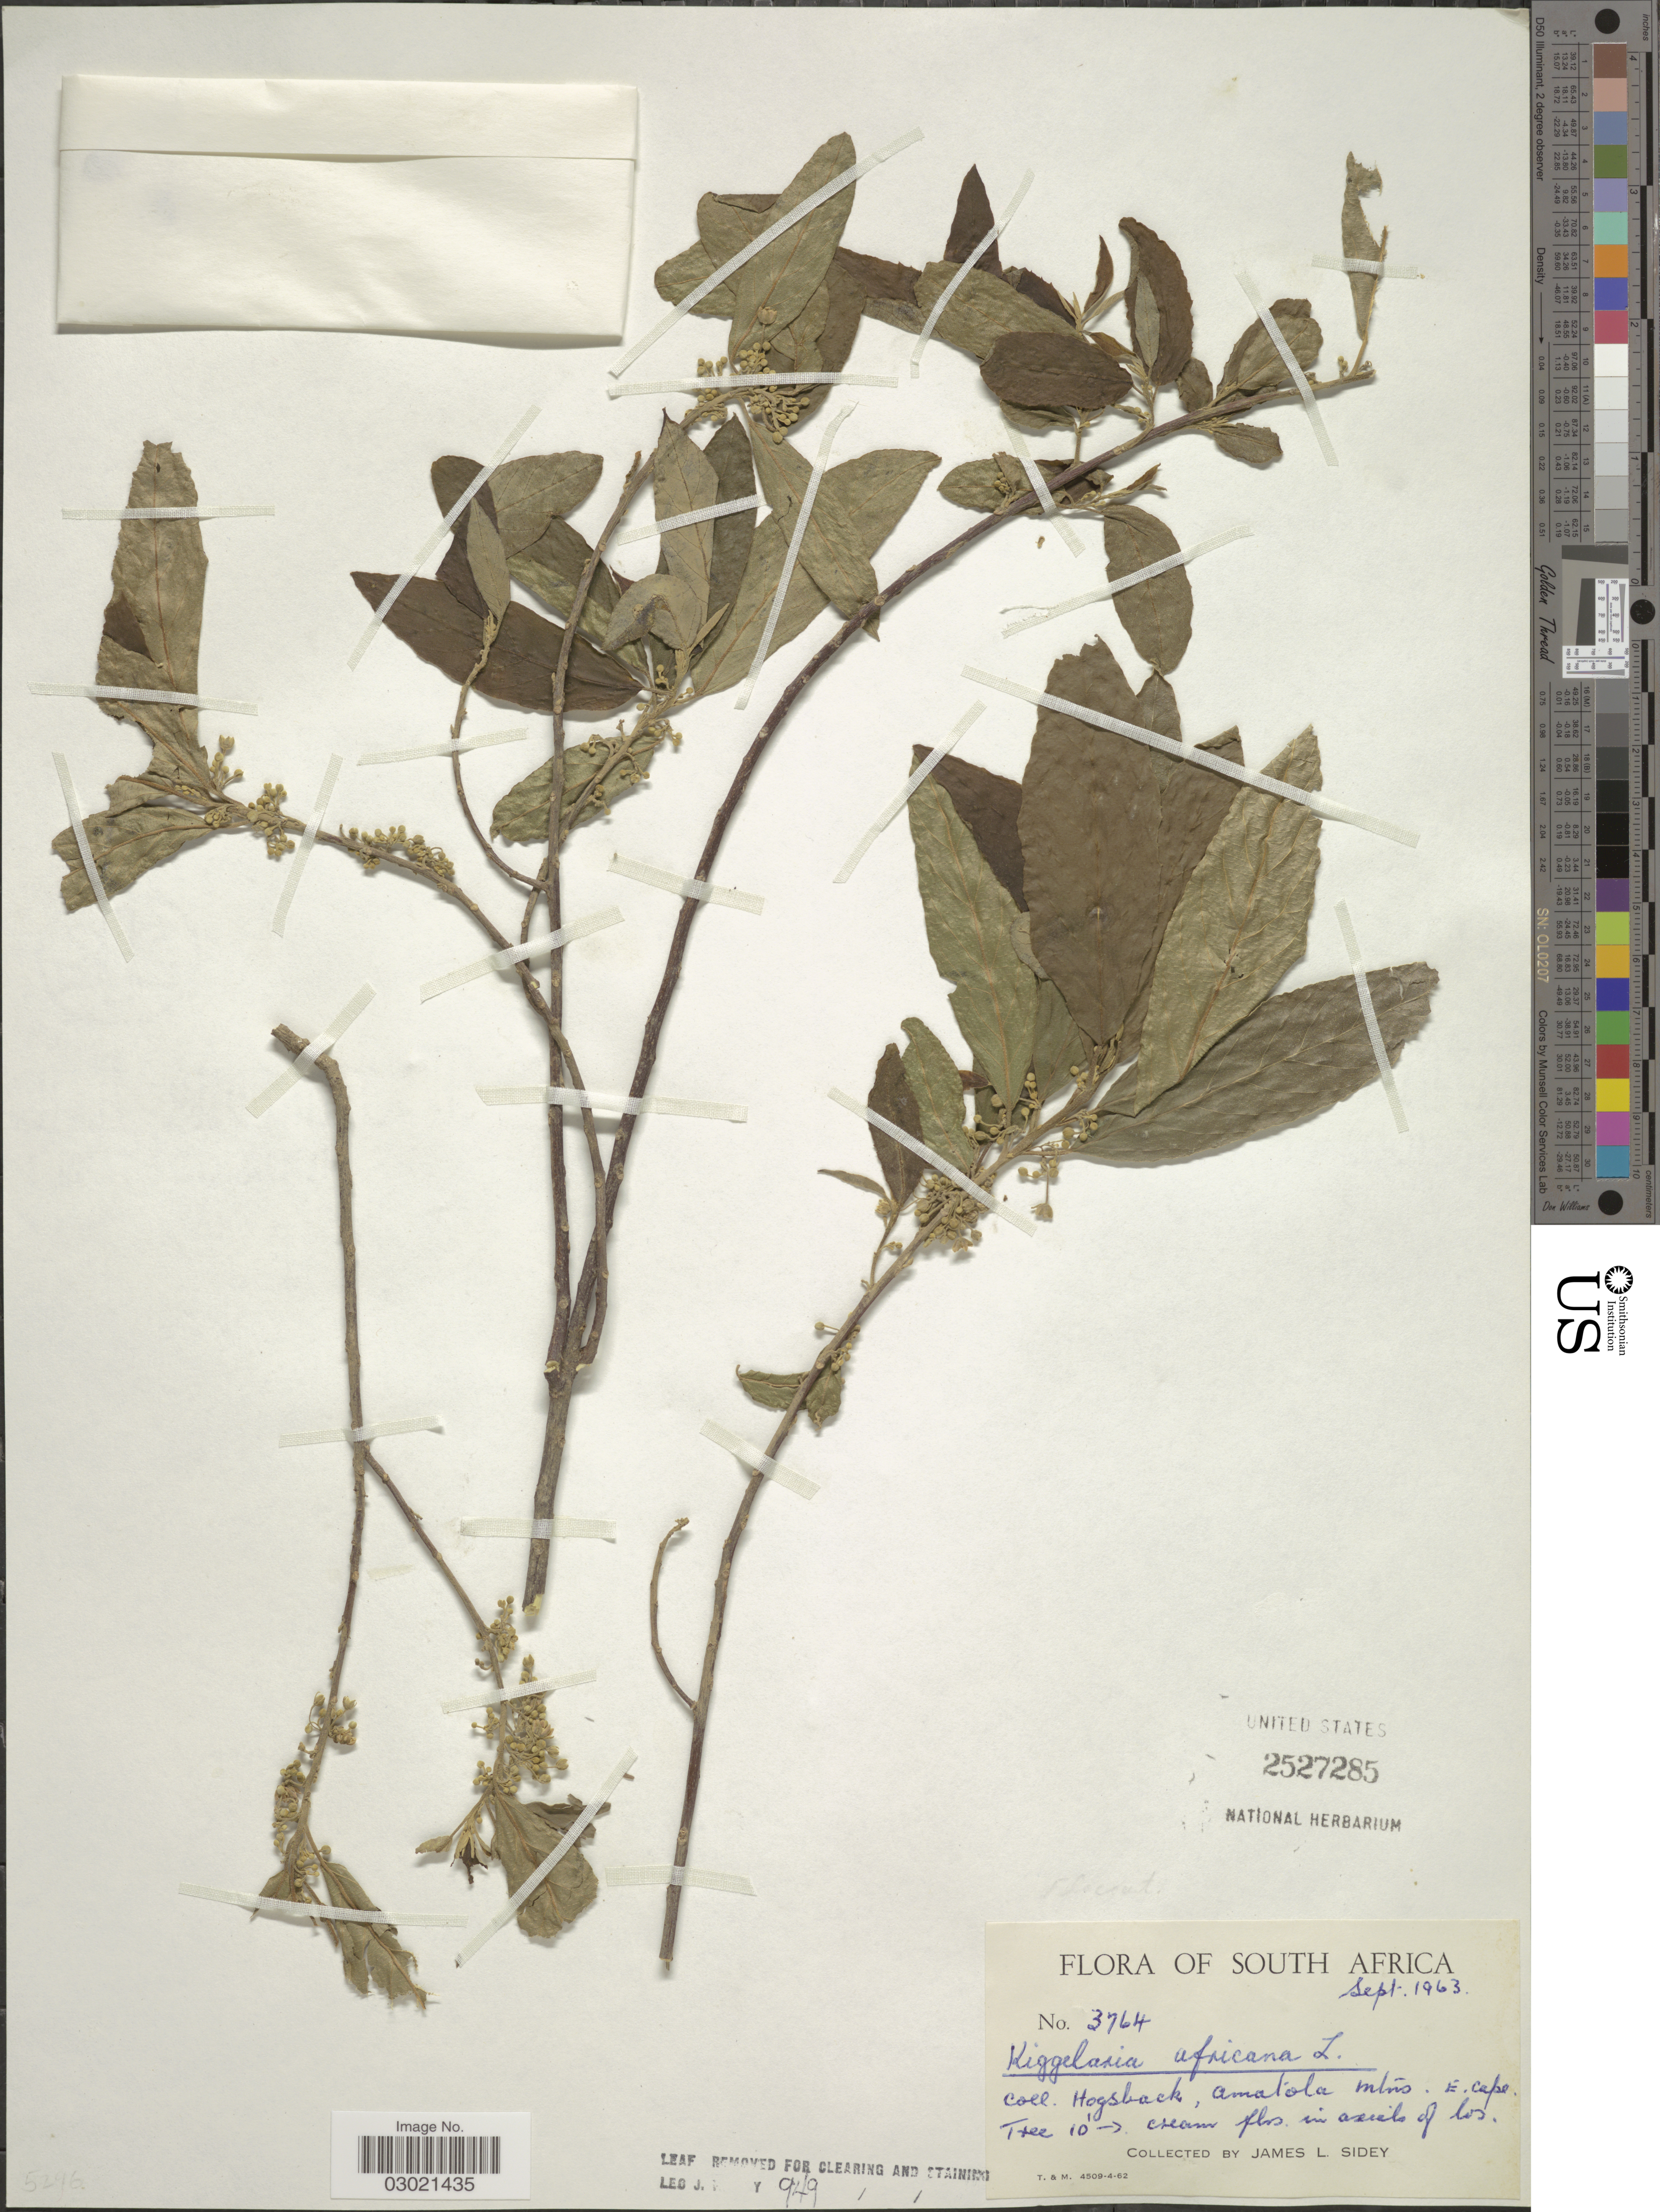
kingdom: Plantae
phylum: Tracheophyta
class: Magnoliopsida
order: Malpighiales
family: Achariaceae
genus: Kiggelaria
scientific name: Kiggelaria africana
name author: L.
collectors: J. L. Sidey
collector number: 3764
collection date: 1963-09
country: South Africa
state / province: Eastern Cape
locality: Hogsback, Amatola Mtns. E. Cape.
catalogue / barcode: US 2527285